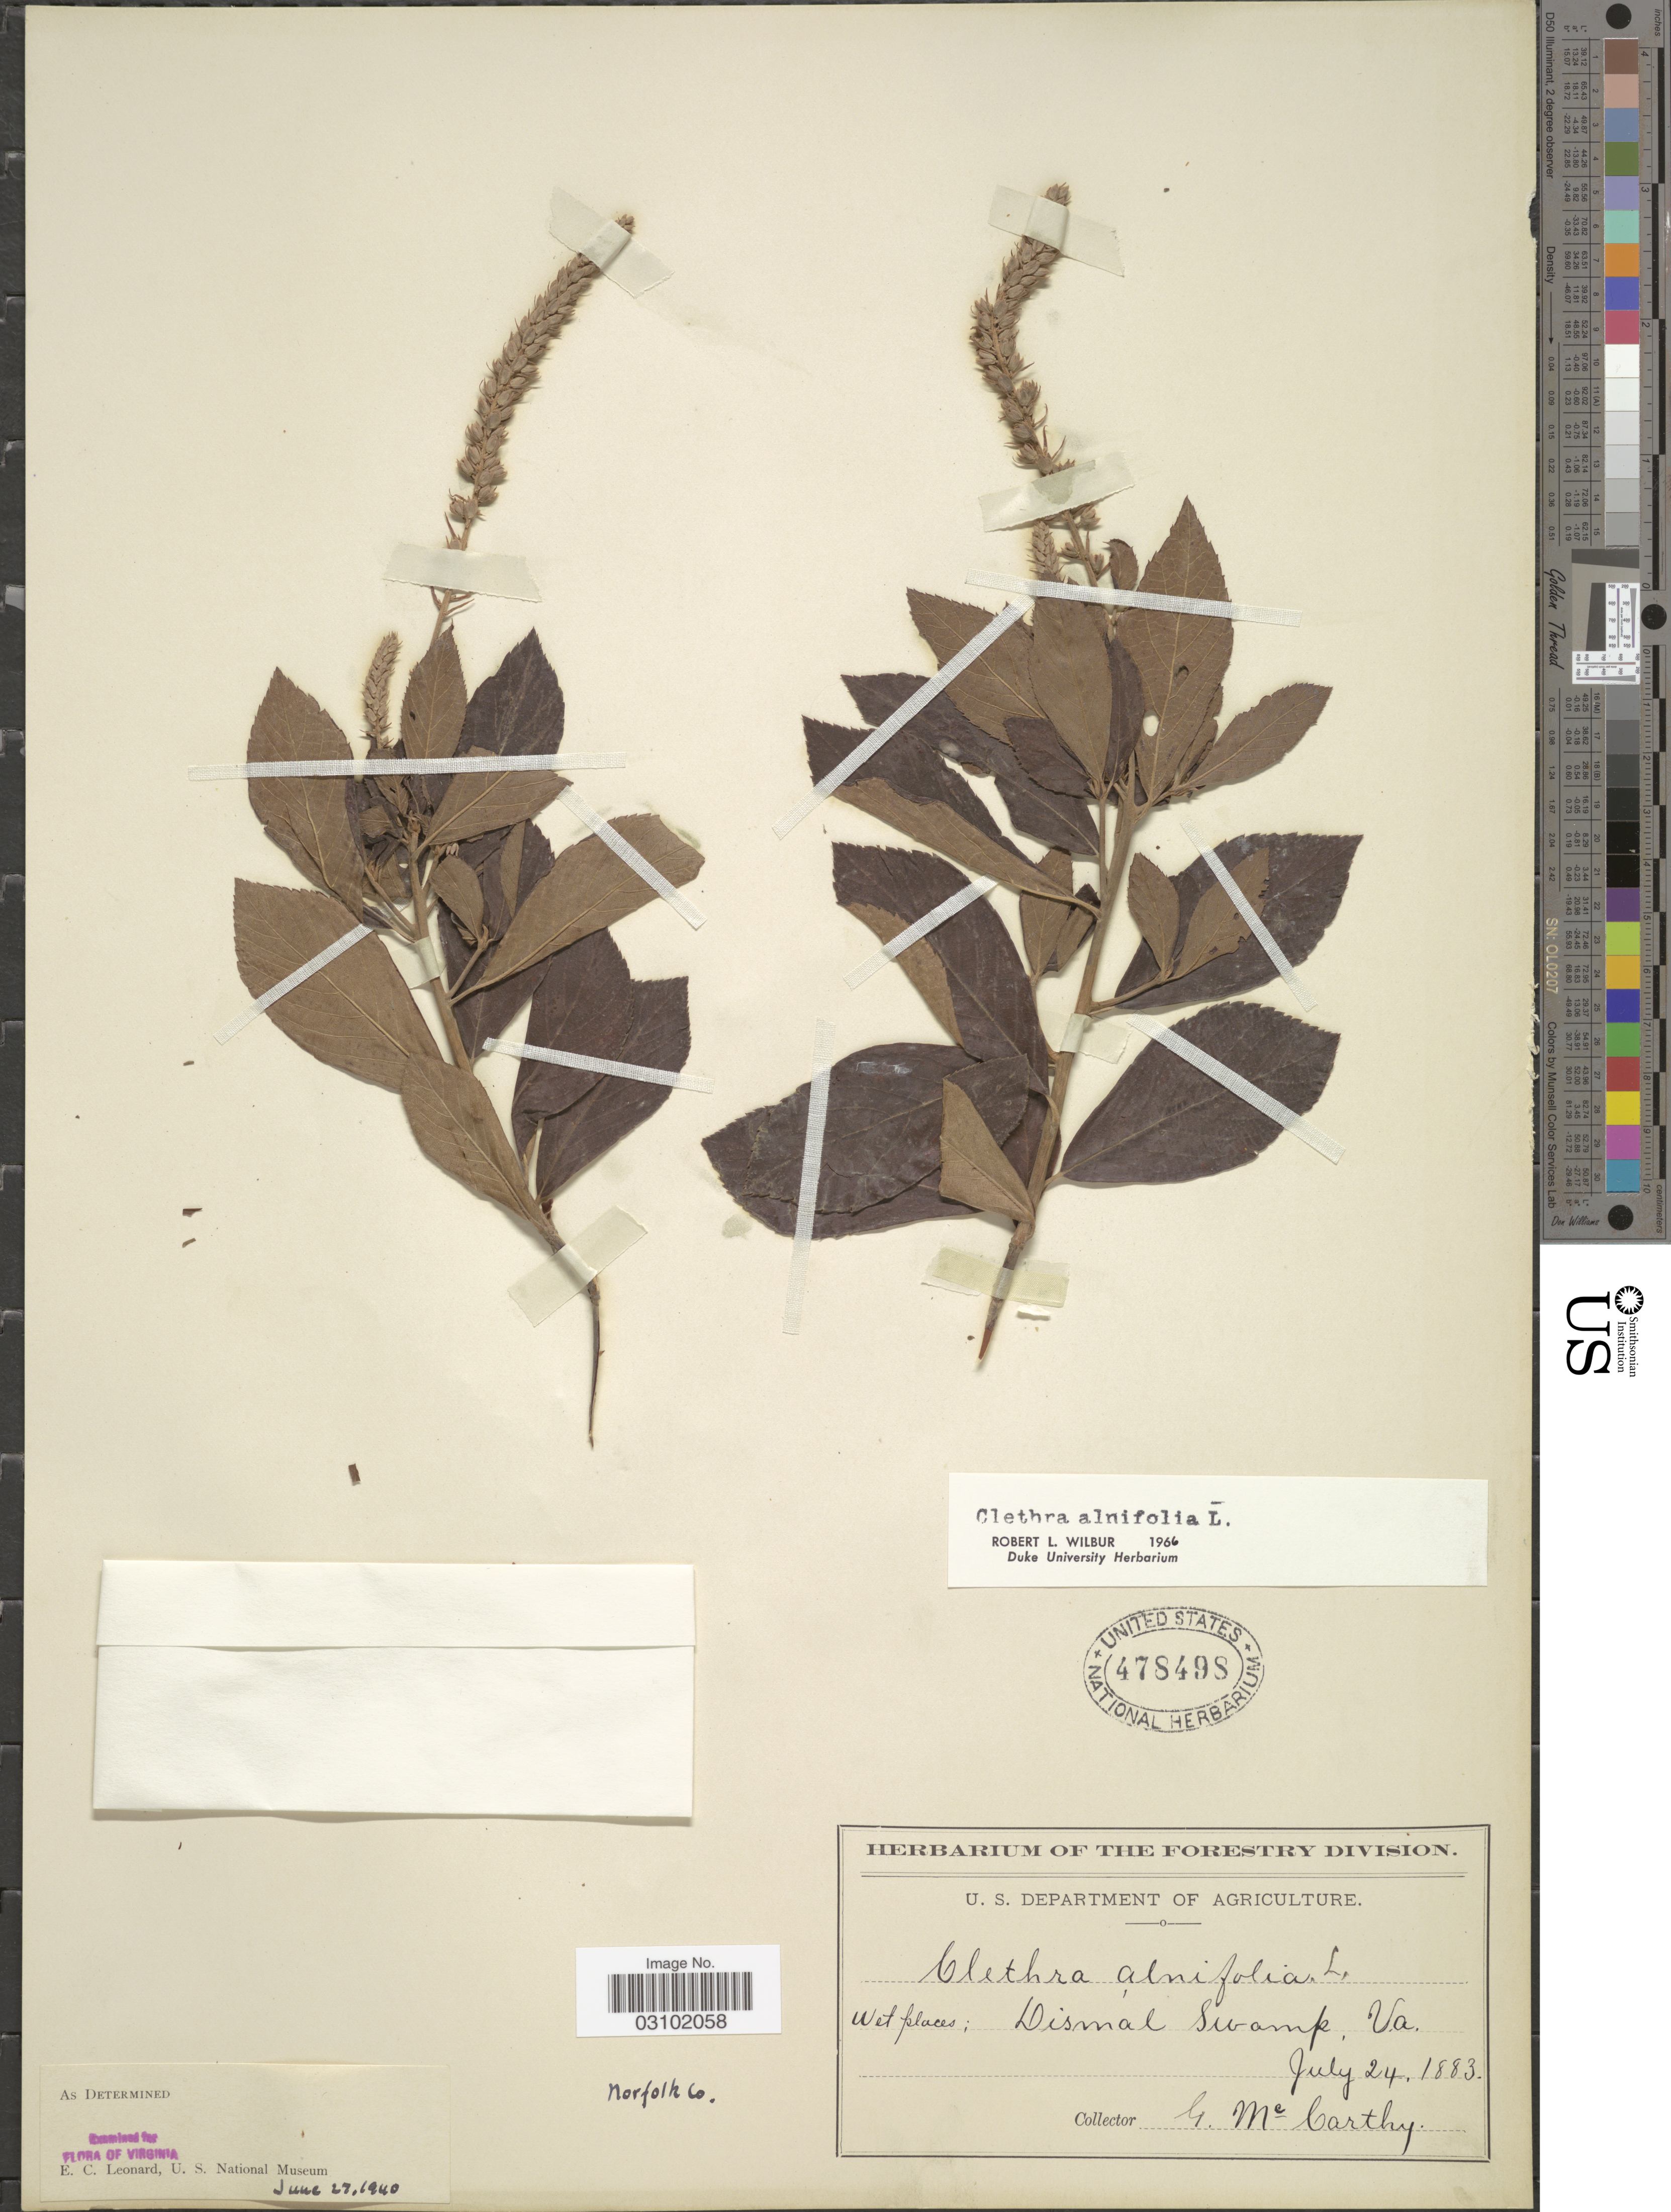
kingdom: Plantae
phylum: Tracheophyta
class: Magnoliopsida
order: Ericales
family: Clethraceae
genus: Clethra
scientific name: Clethra alnifolia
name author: L.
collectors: G. McCarthy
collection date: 1883-07-24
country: United States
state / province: Virginia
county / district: City of Norfolk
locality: Dismal Swamp. Norfolk Co.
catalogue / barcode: US 478498